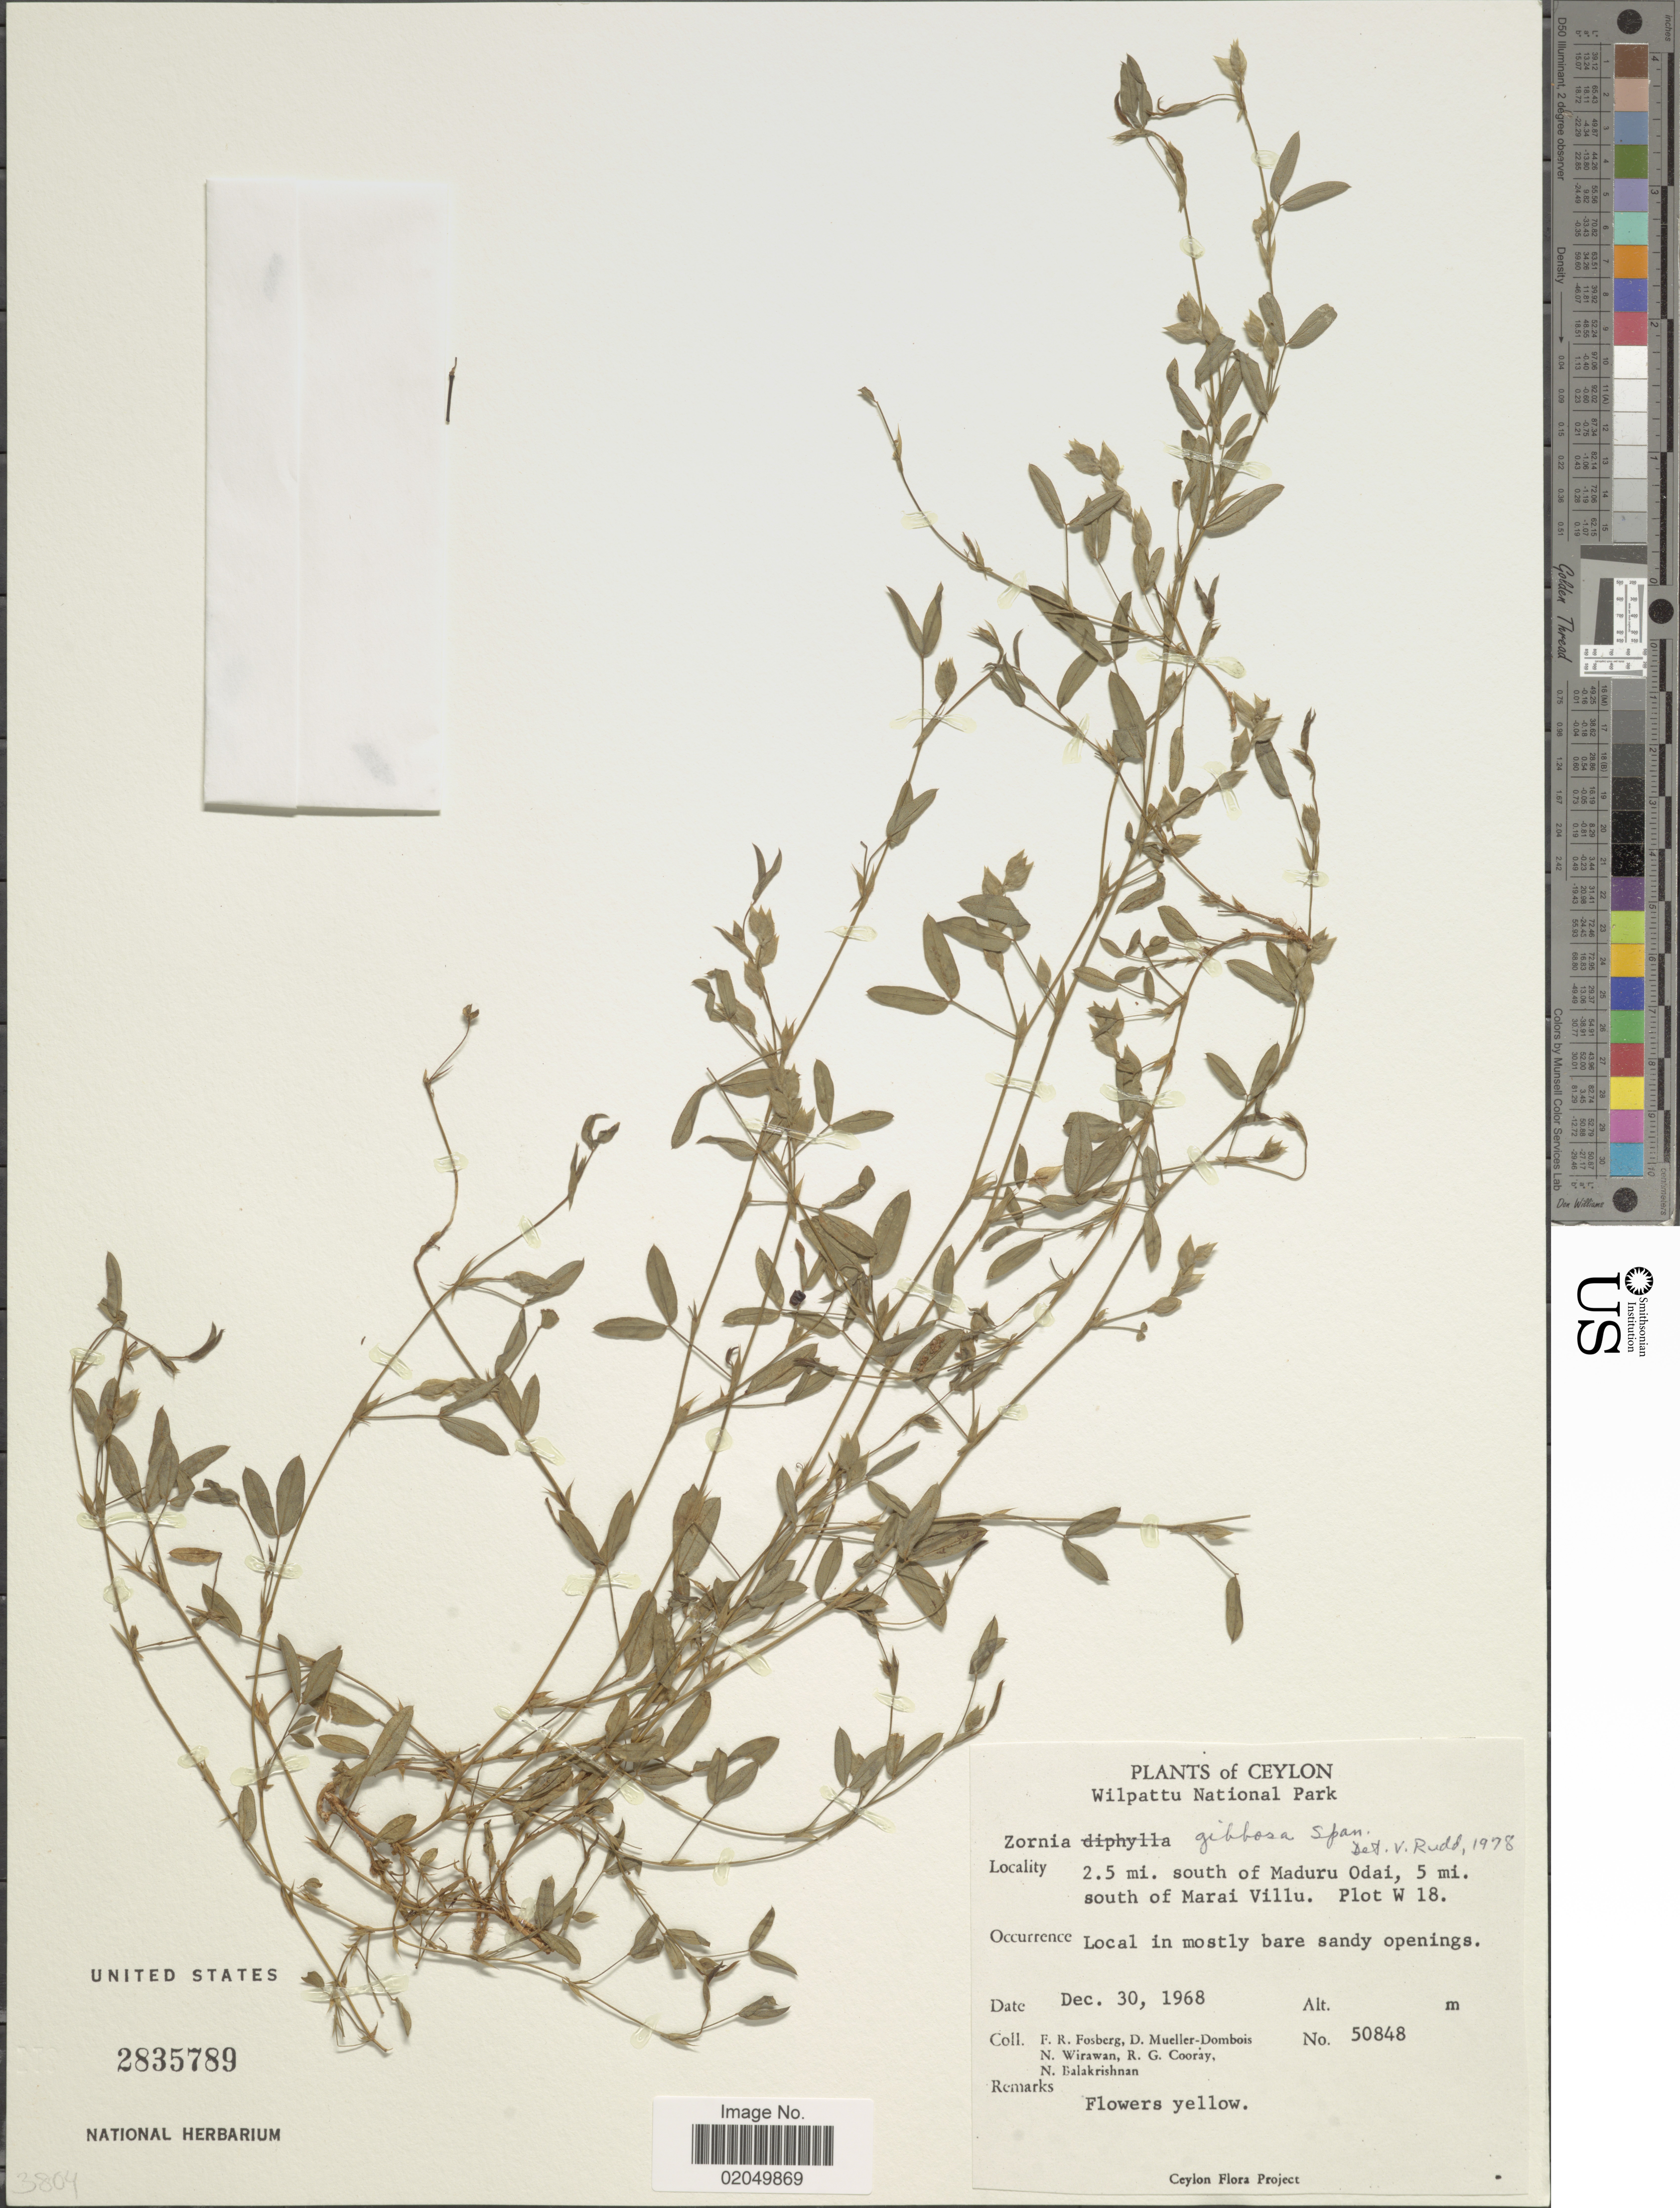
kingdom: Plantae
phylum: Tracheophyta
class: Magnoliopsida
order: Fabales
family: Fabaceae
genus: Zornia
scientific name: Zornia gibbosa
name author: Spanoghe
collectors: F. R. Fosberg, D. Mueller-Dombois, N. Wirawan, R. Cooray & N. Balakrishnan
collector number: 50848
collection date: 1968-12-30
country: Sri Lanka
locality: Ceylon, Wilpattu National Park, 2.5 mi south of Maduru Odai, 5 mi south of Marai Villu, Plot W 18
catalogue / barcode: US 2835789